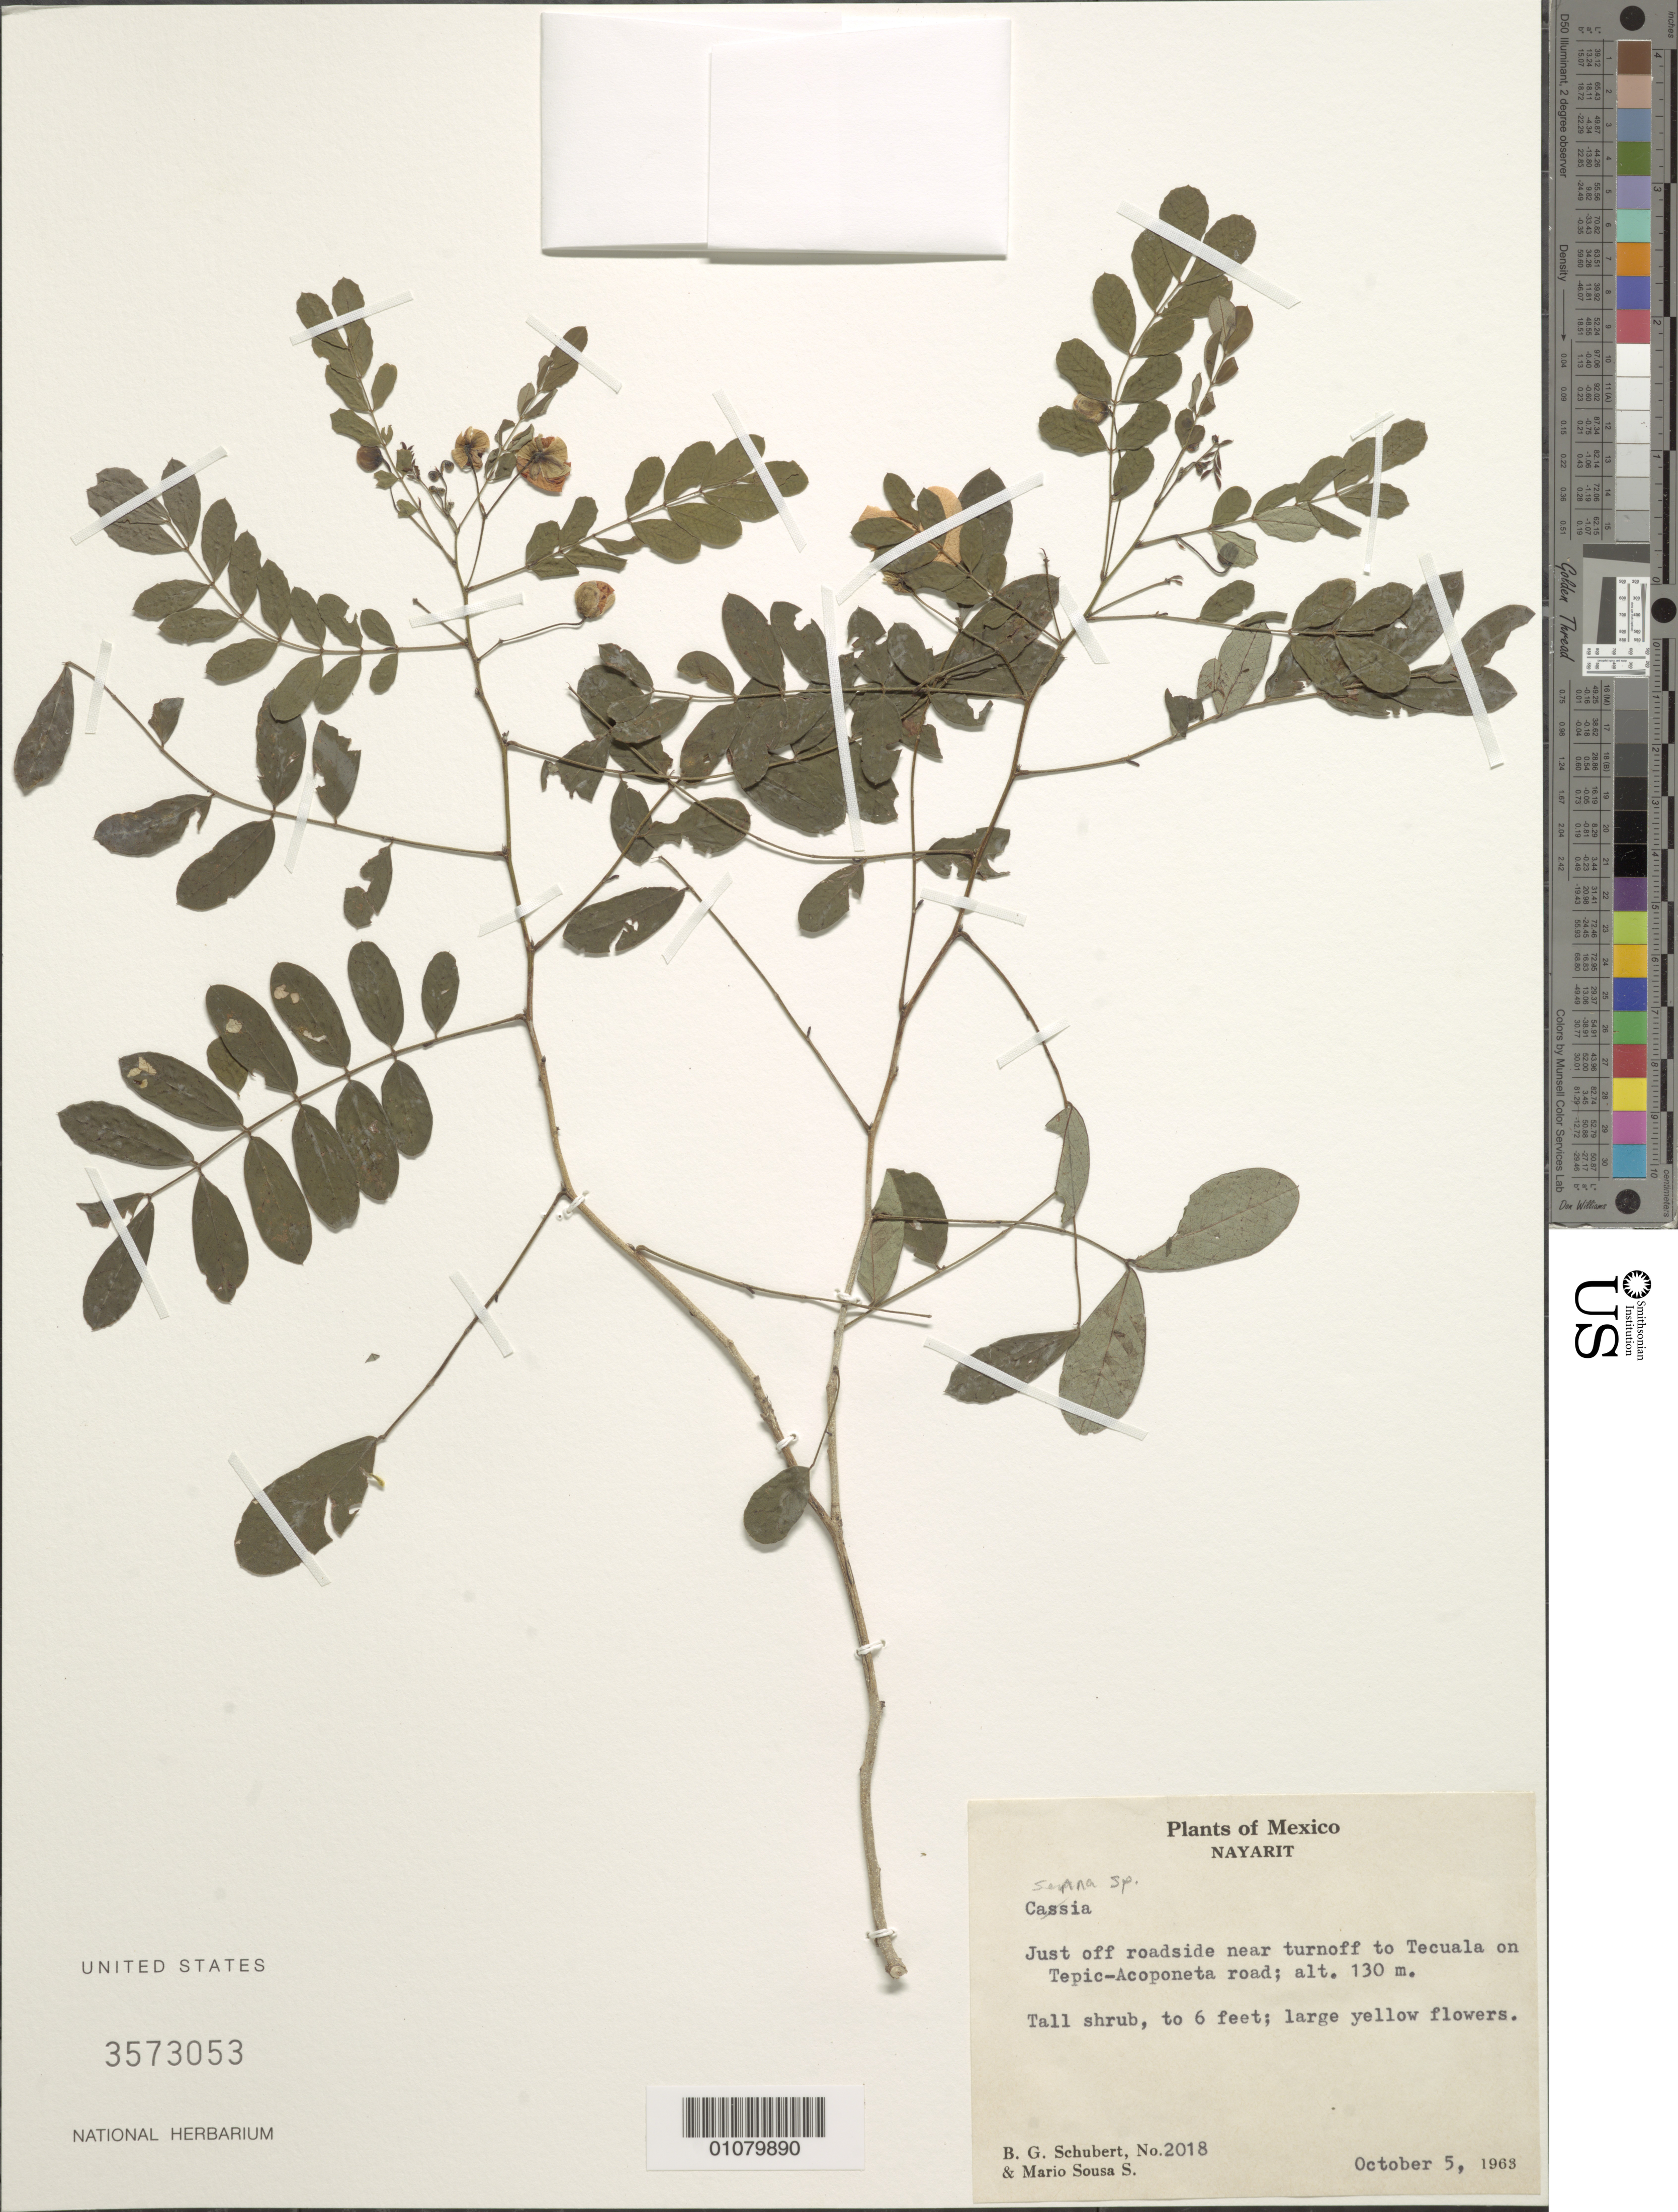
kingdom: Plantae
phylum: Tracheophyta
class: Magnoliopsida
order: Fabales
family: Fabaceae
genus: Senna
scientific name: Senna sp.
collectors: B. Schubert & M. Sousa S.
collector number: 2018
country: Mexico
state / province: Nayarit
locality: Near turnoff to Tecuala on Tepic-Acoponeta road.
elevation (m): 130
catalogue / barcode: US 3573053